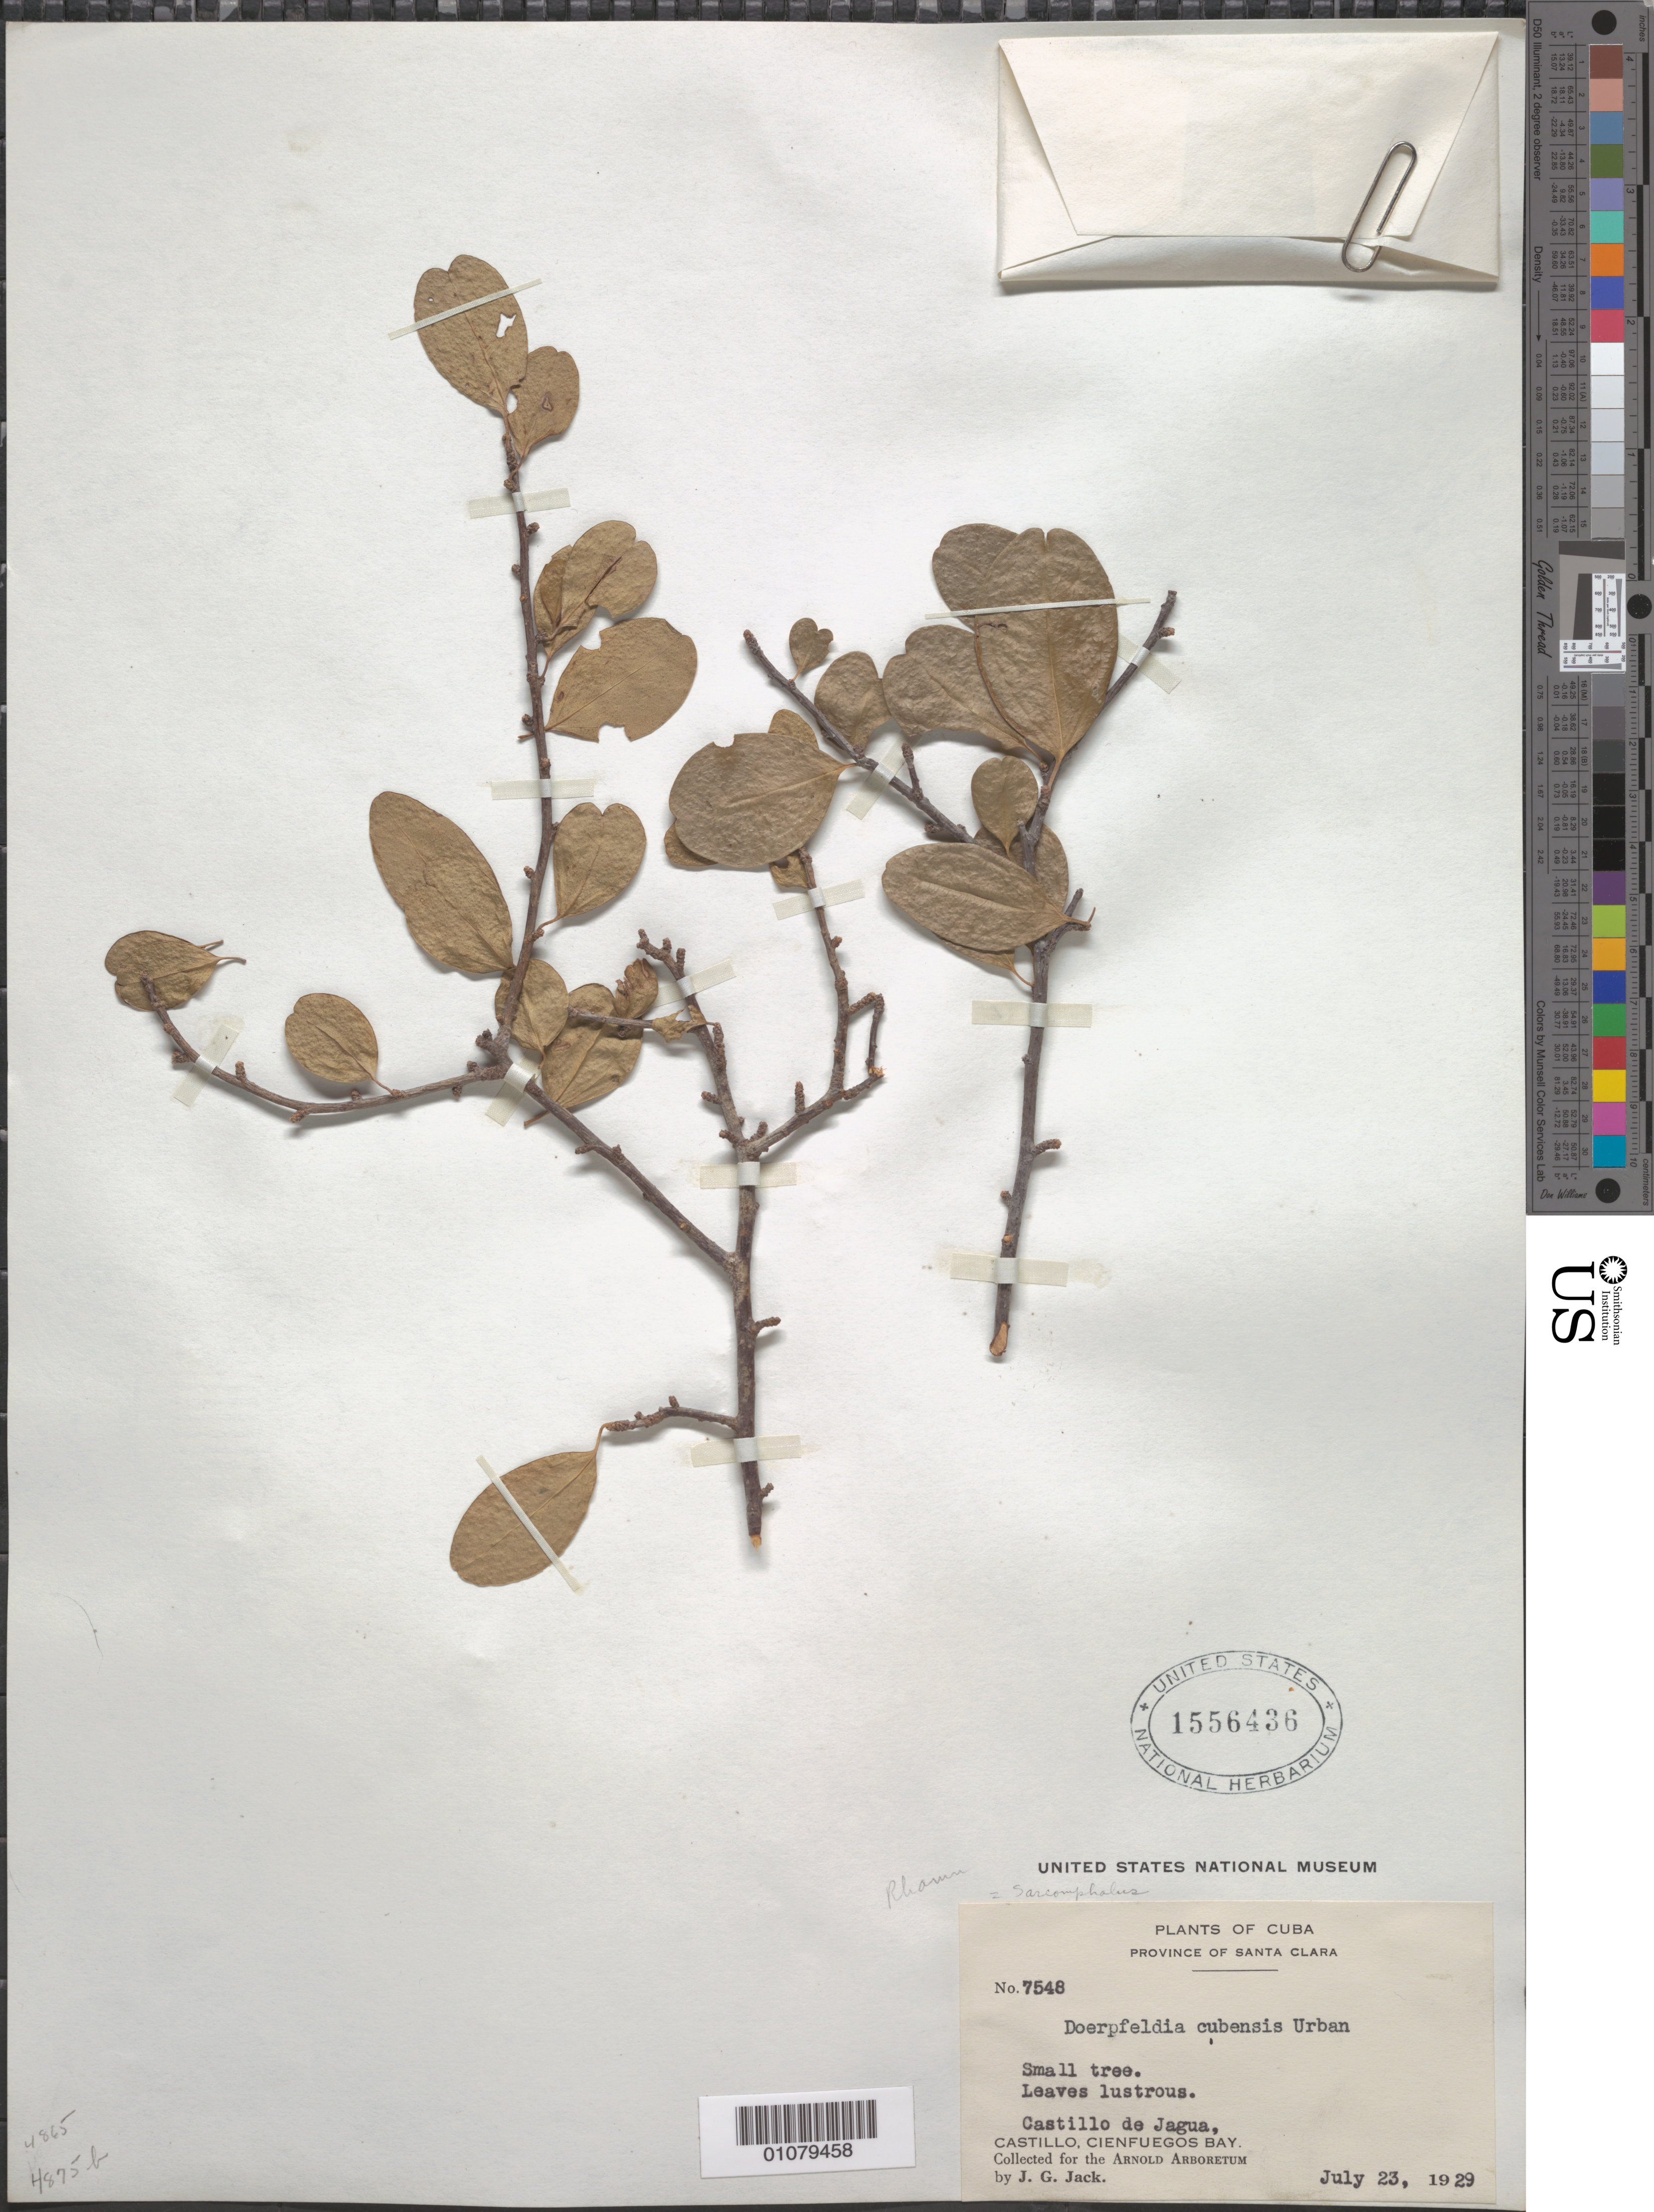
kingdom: Plantae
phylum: Tracheophyta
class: Magnoliopsida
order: Rosales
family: Rhamnaceae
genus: Doerpfeldia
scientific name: Doerpfeldia cubensis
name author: Urb.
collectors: J. G. Jack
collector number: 7548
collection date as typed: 23 Jul 1929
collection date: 1929-07-23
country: Cuba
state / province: Cienfuegos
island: Cuba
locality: Castillo de Jagua, Castillo, Cienfuegos Bay Province of Santa Clara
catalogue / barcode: US 1556436